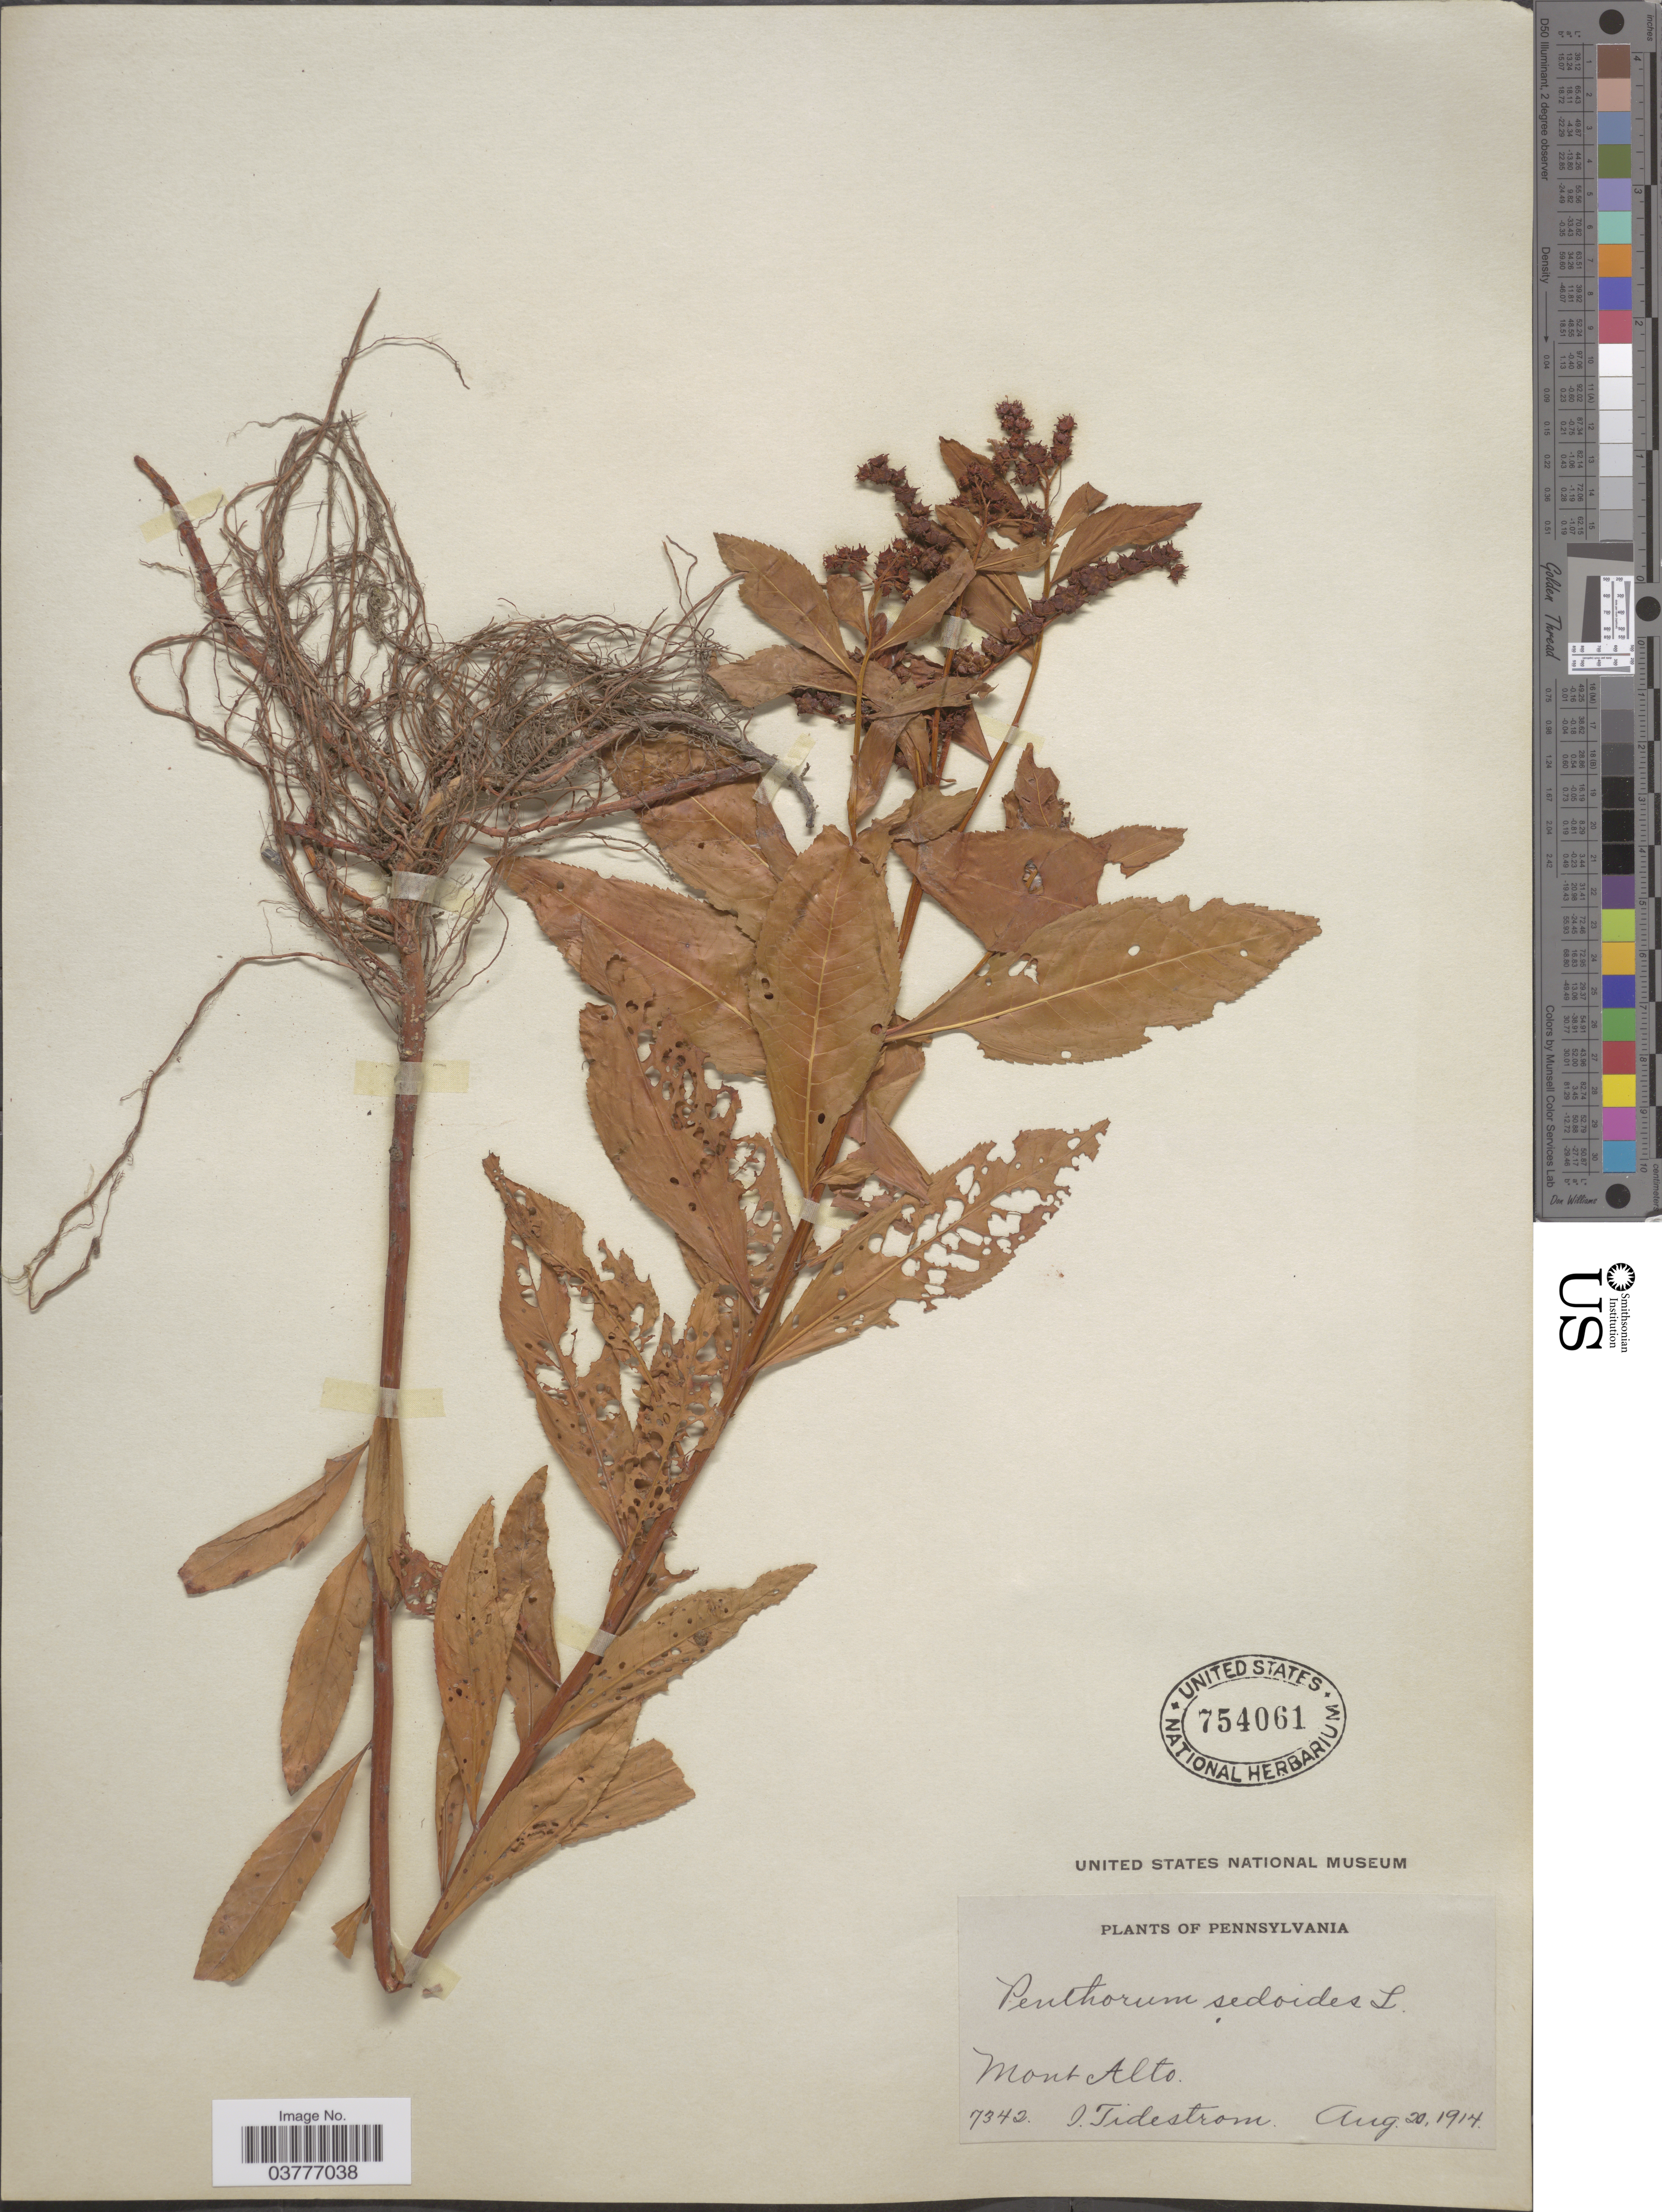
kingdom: Plantae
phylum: Tracheophyta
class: Magnoliopsida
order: Saxifragales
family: Penthoraceae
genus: Penthorum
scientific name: Penthorum sedoides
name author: L.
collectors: I. F. Tidestrom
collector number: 7342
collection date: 1917-08-20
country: United States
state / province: Pennsylvania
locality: Mont Alto.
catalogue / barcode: US 754061